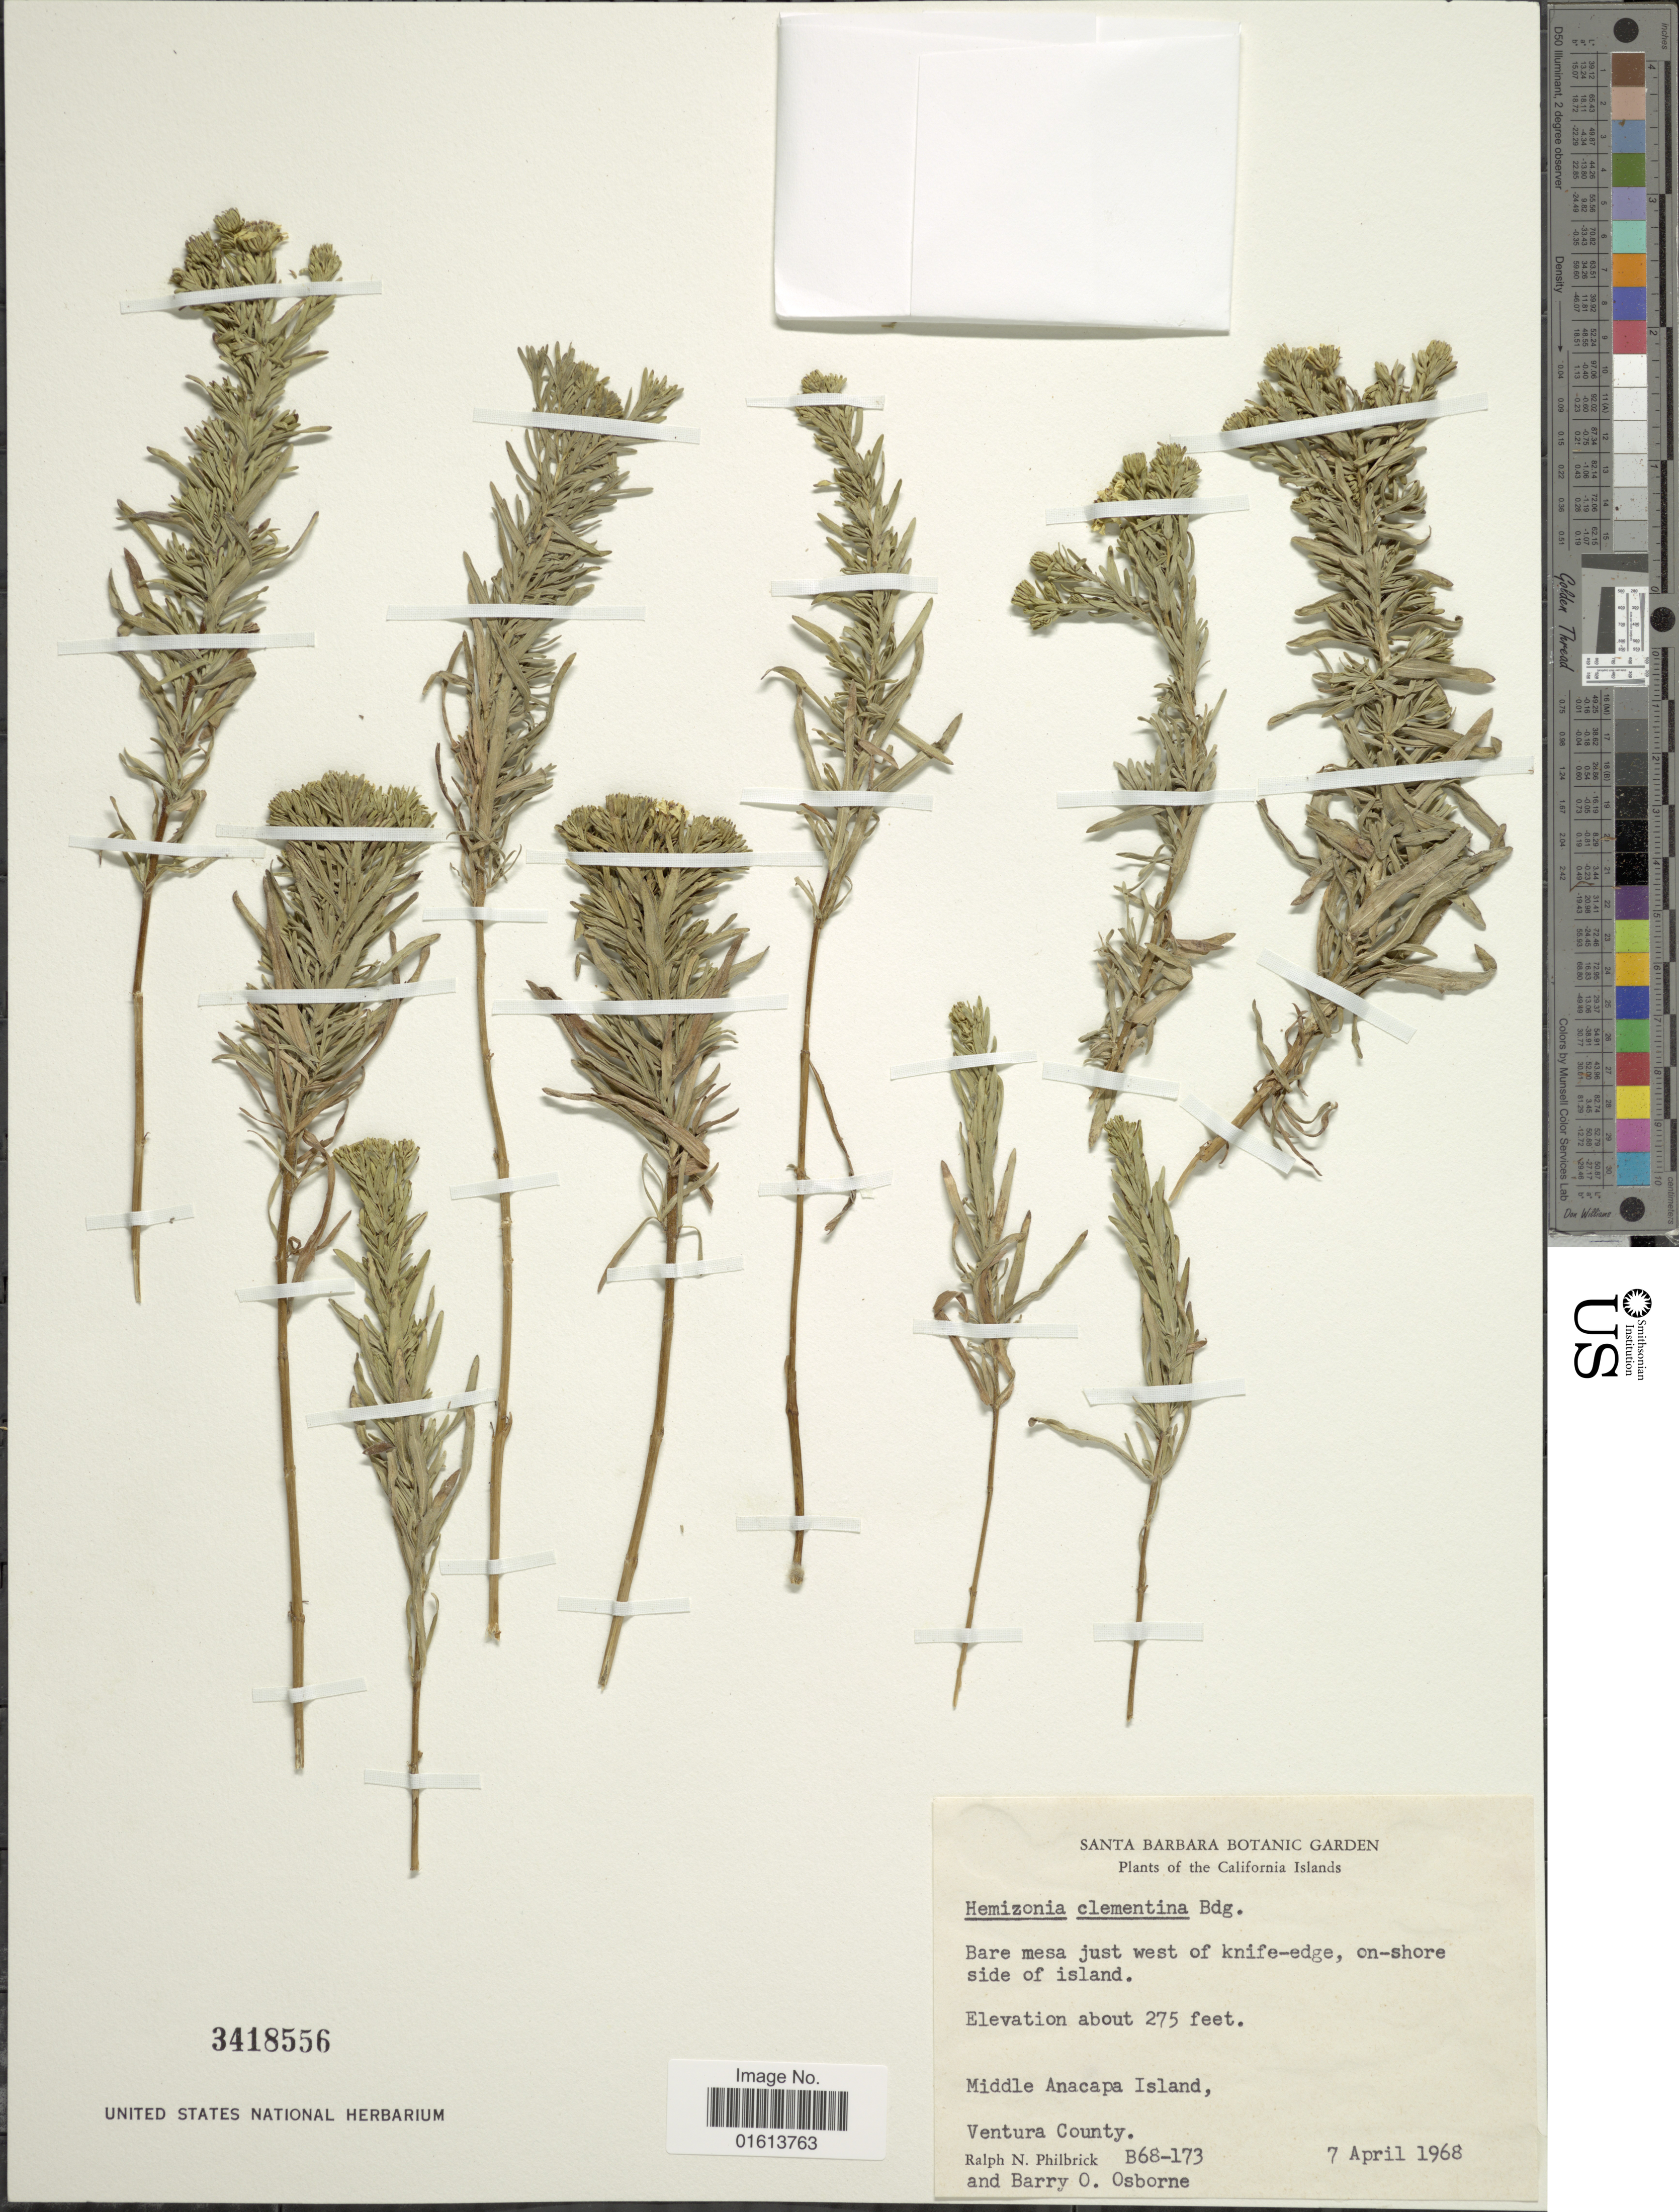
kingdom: Plantae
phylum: Tracheophyta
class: Magnoliopsida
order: Asterales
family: Asteraceae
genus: Deinandra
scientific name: Deinandra clementina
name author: (Brandegee) B.G. Baldwin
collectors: R. Philbrick & B. Osborne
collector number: B68-173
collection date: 1968-04-07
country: United States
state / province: California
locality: California Islands. Bare mesa just west of knife-edge, on-shore side of island. Middle Anacapa Island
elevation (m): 84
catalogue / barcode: US 3418556